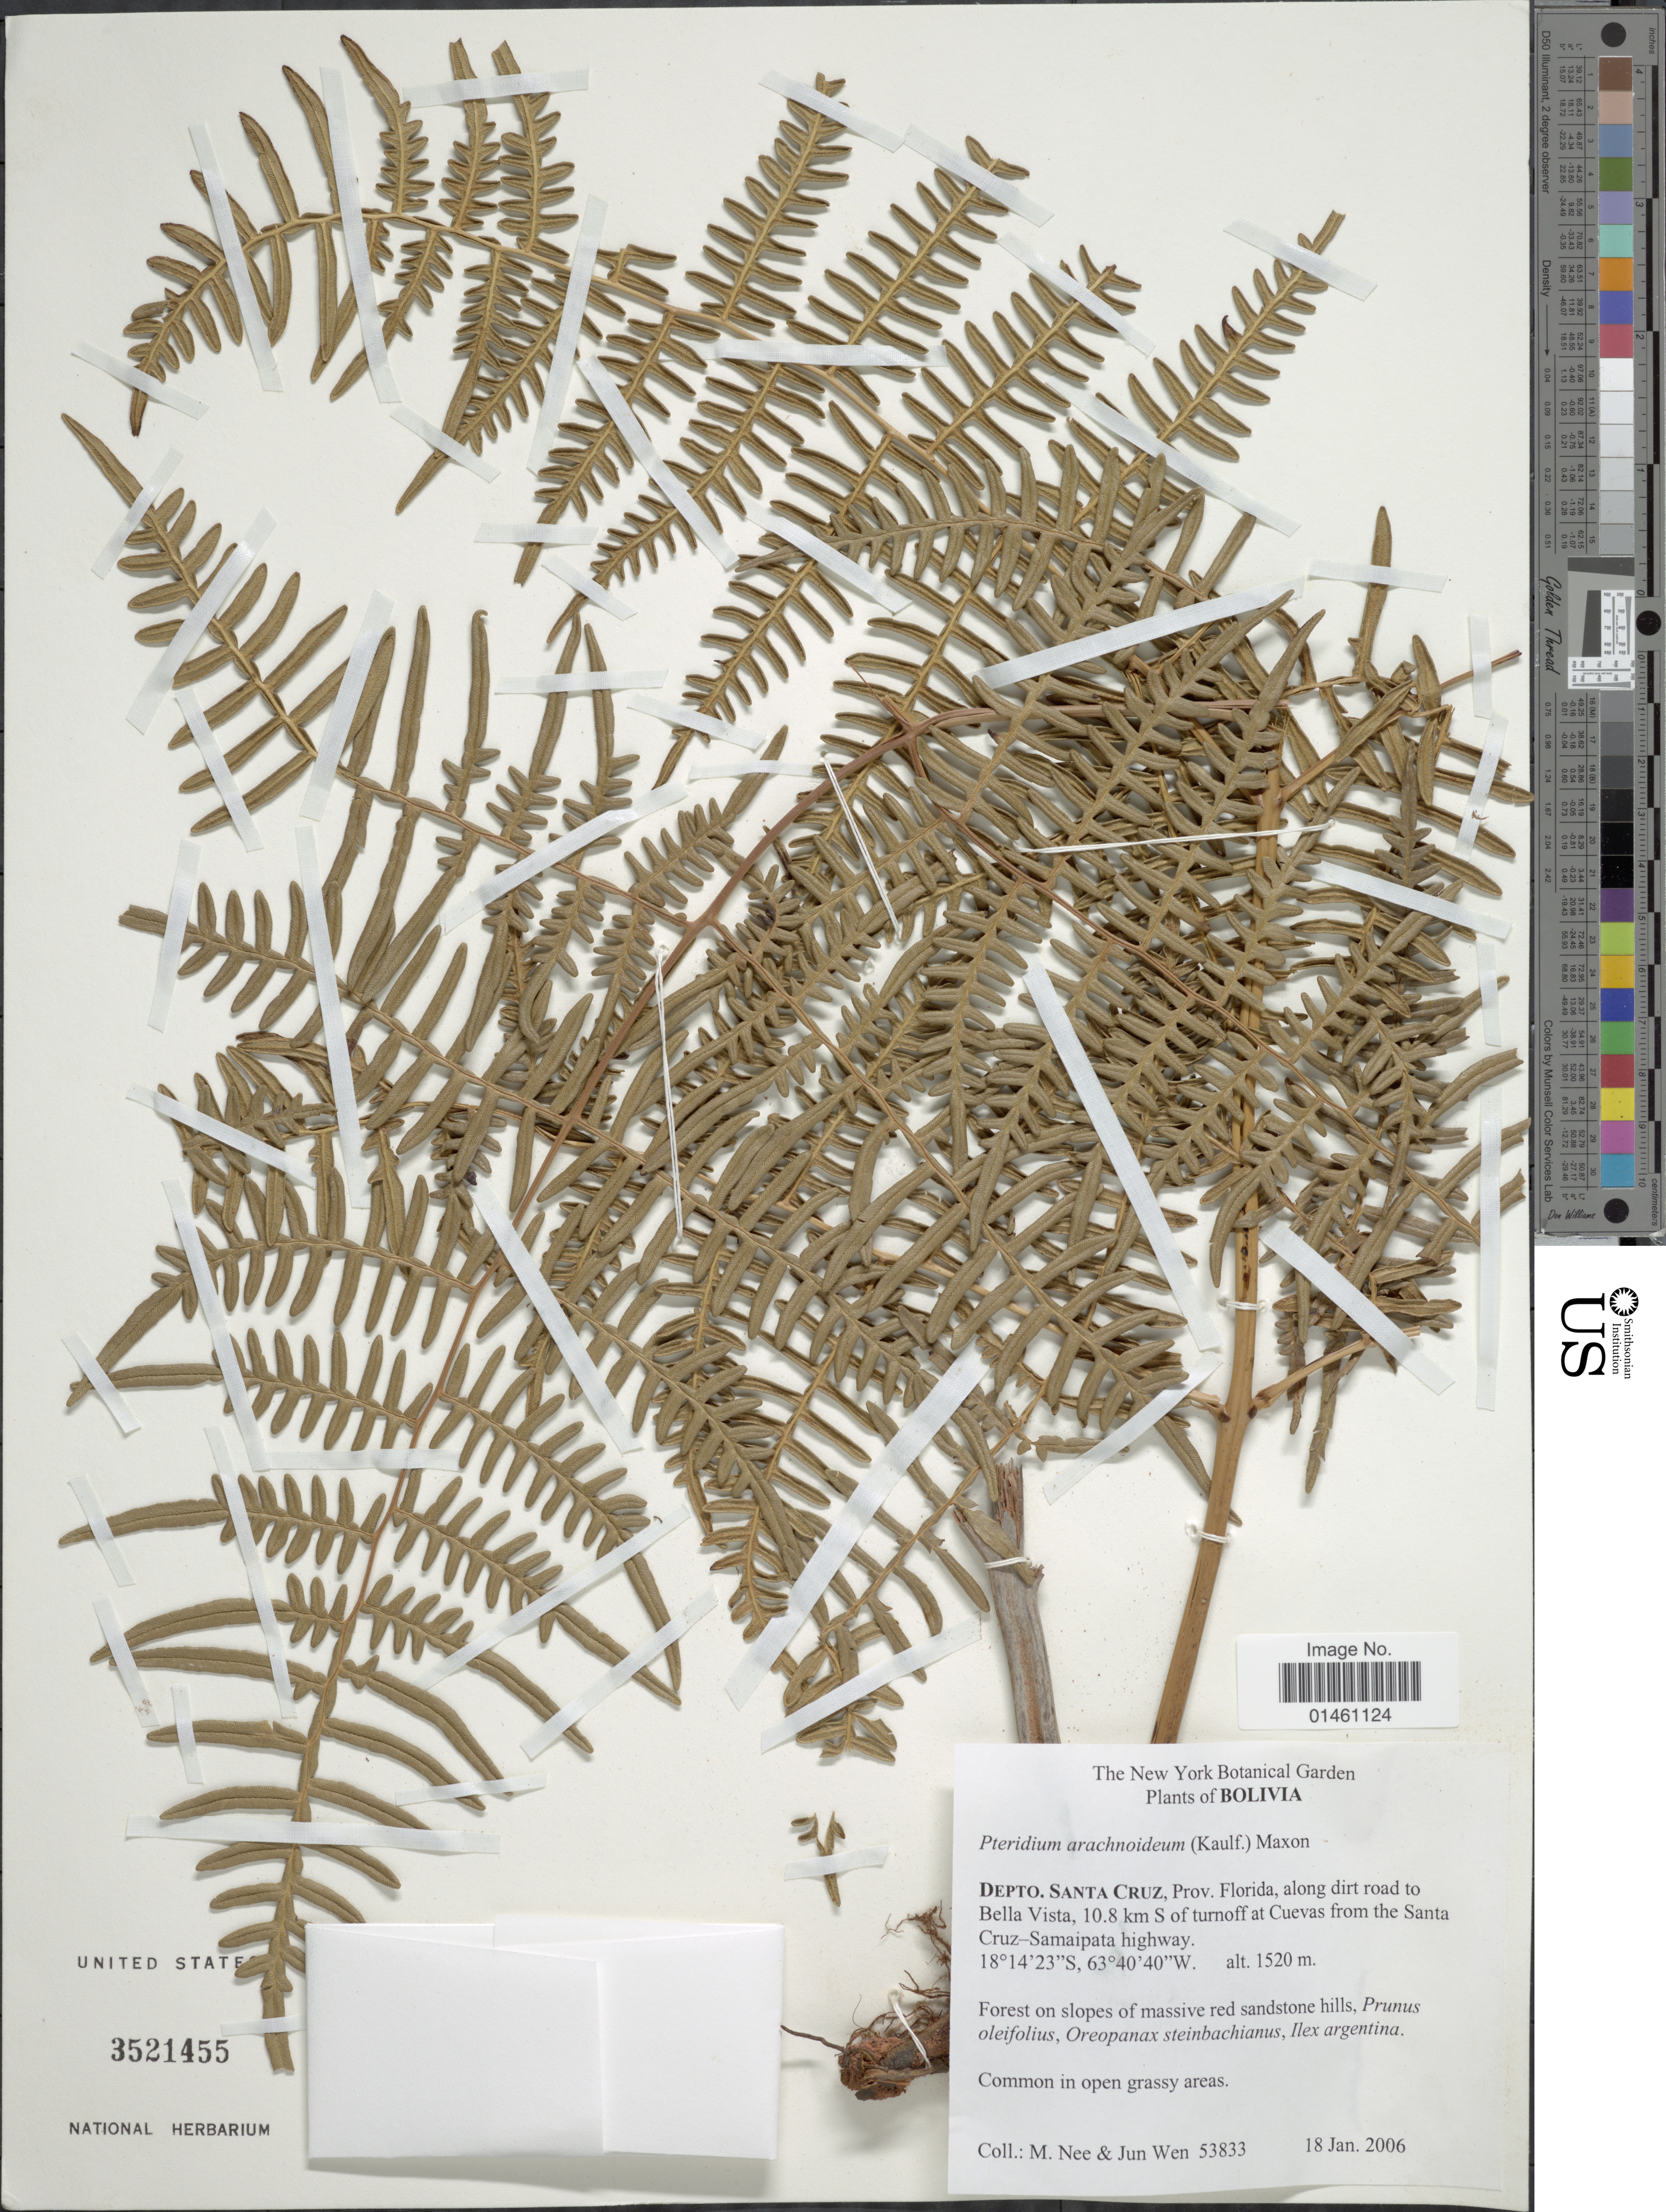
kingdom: Plantae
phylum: Tracheophyta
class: Polypodiopsida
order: Polypodiales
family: Dennstaedtiaceae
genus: Pteridium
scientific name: Pteridium aquilinum var. arachnoideum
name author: (Kaulf.) Herter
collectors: M. Nee & J. Wen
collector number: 53833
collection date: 2006-01-18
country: Bolivia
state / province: Santa Cruz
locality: Prov. Florida, along dirt road to Bella Vista, 10.8 km S of turnoff at Cuevas from the Santa Cruz-Samaipata highway.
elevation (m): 1520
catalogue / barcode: US 3521455